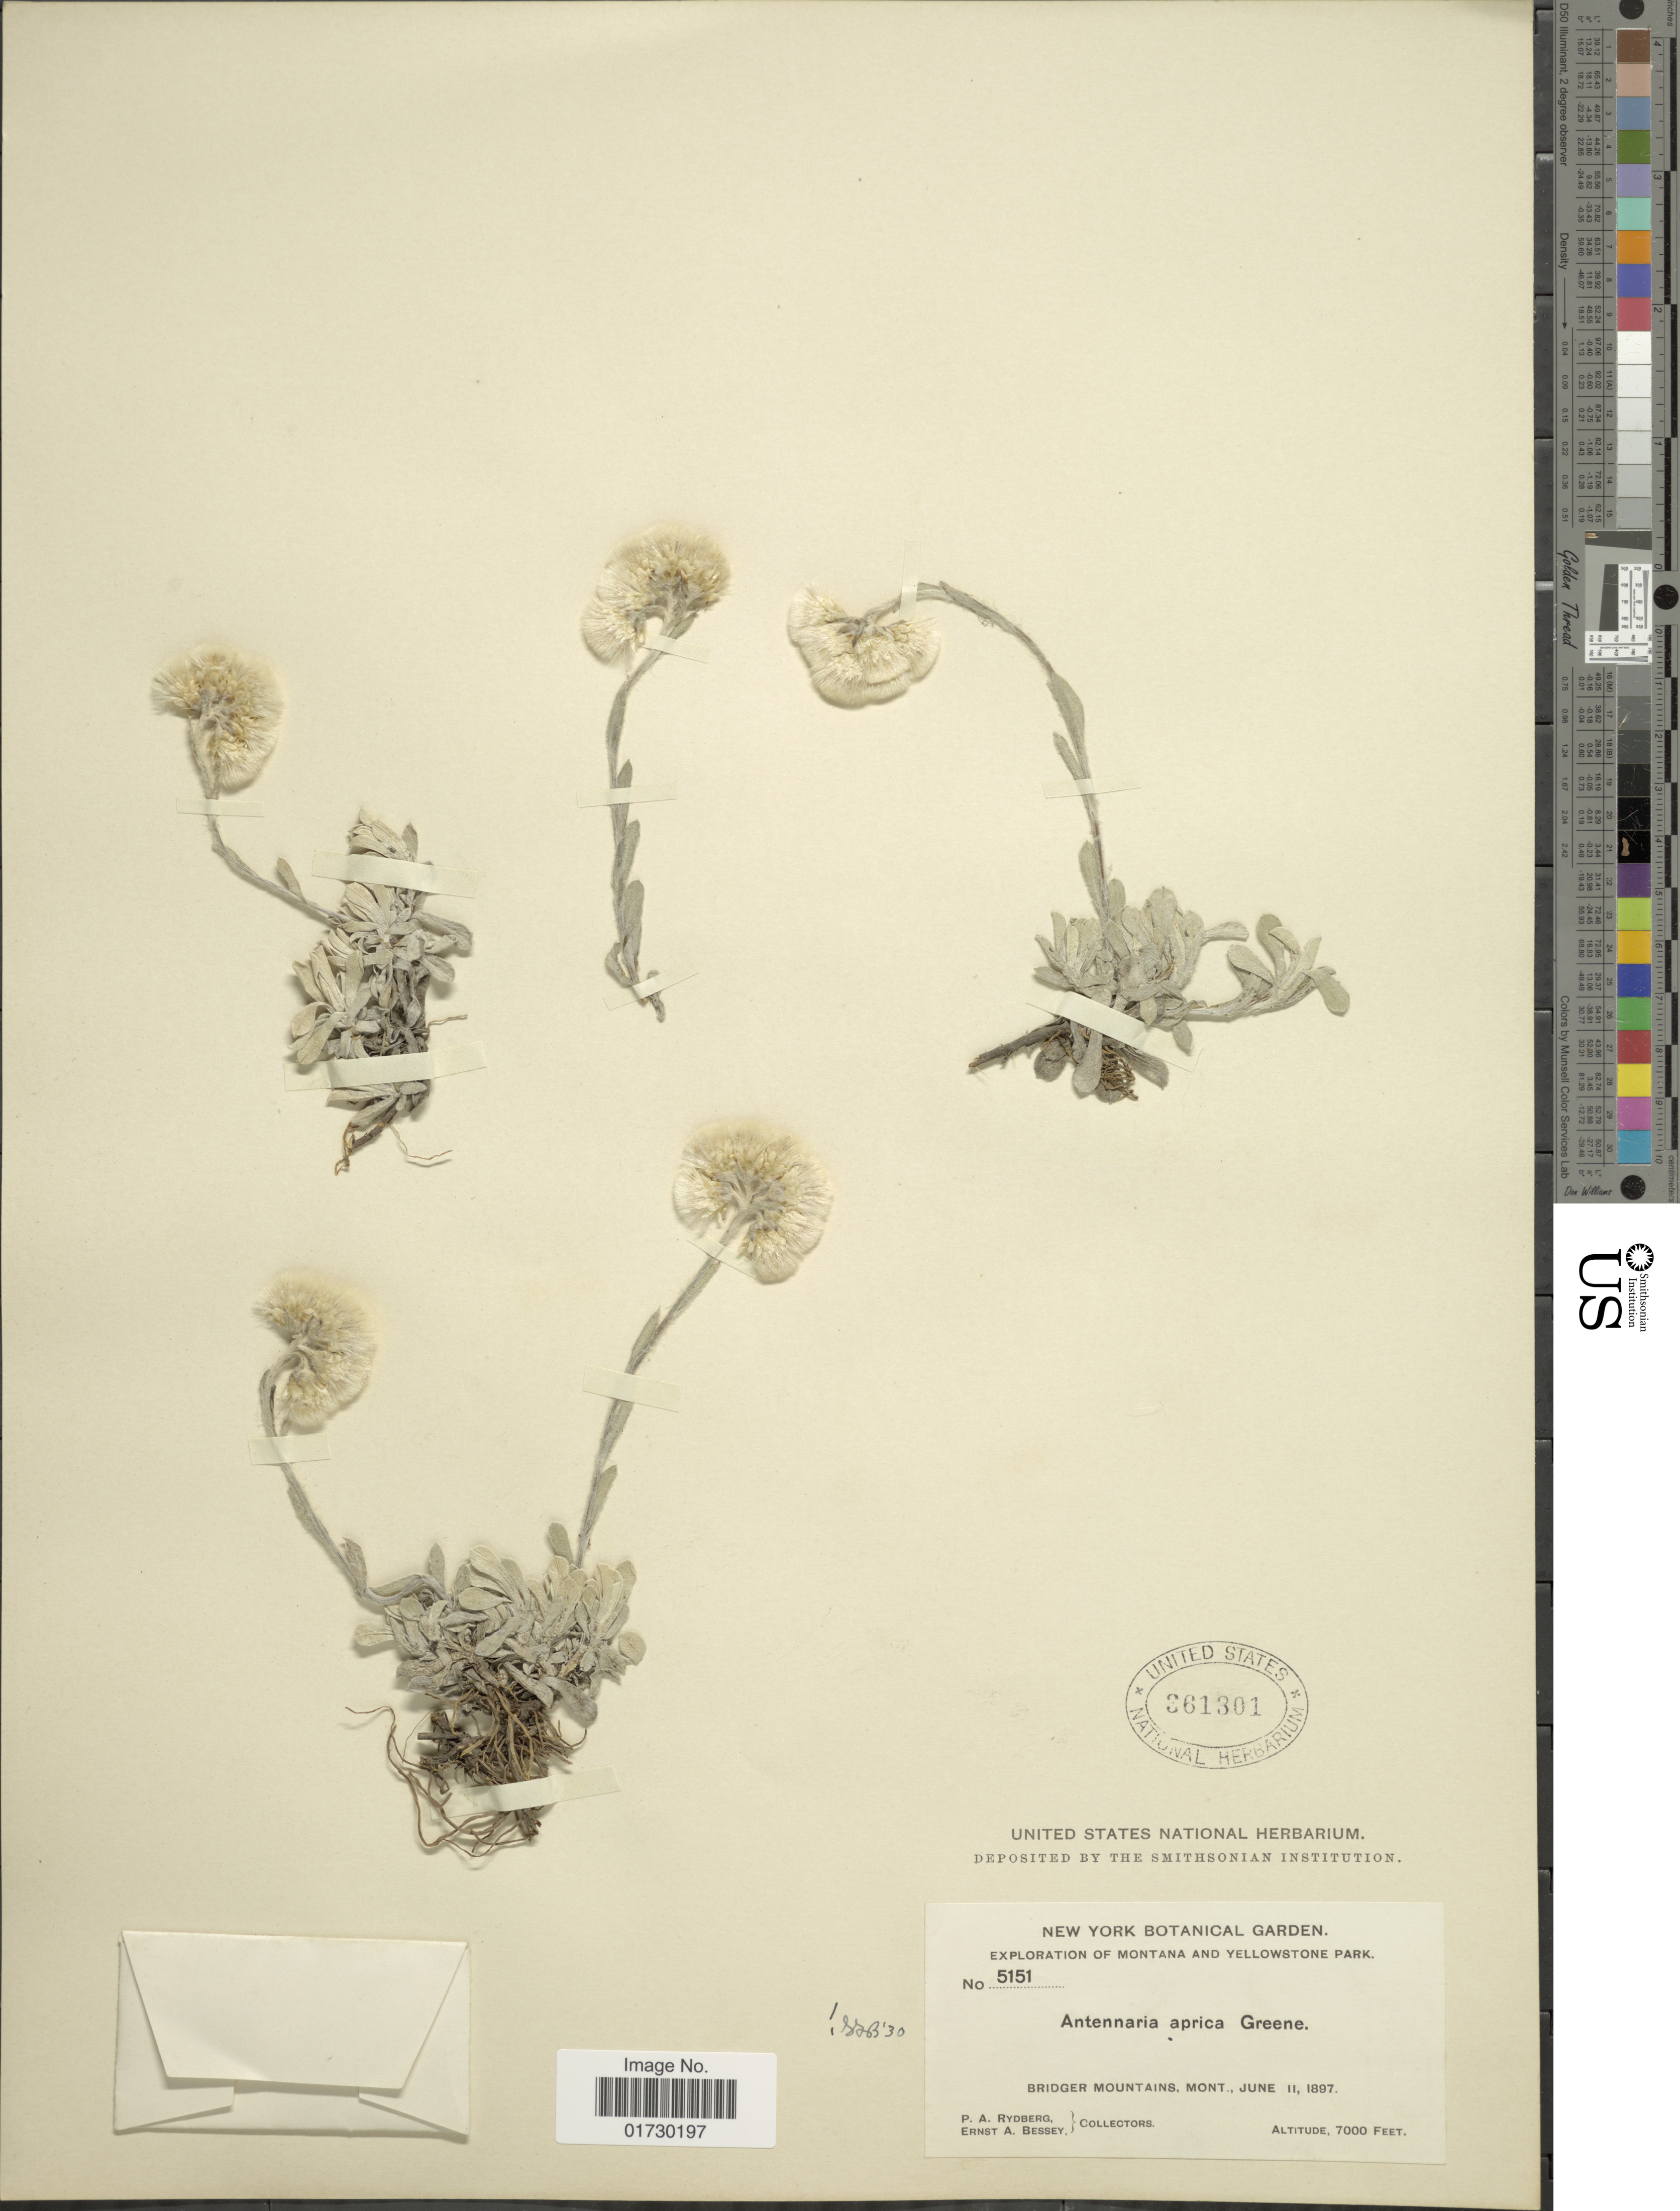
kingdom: Plantae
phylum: Tracheophyta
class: Magnoliopsida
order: Asterales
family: Asteraceae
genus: Antennaria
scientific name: Antennaria aprica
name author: Greene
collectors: P. A. Rydberg & E. A. Bessey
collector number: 5151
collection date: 1897-06-11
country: United States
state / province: Montana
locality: Montana and Yellowstone Park, Brigder Mountains, Mont.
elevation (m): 2134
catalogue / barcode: US 361301